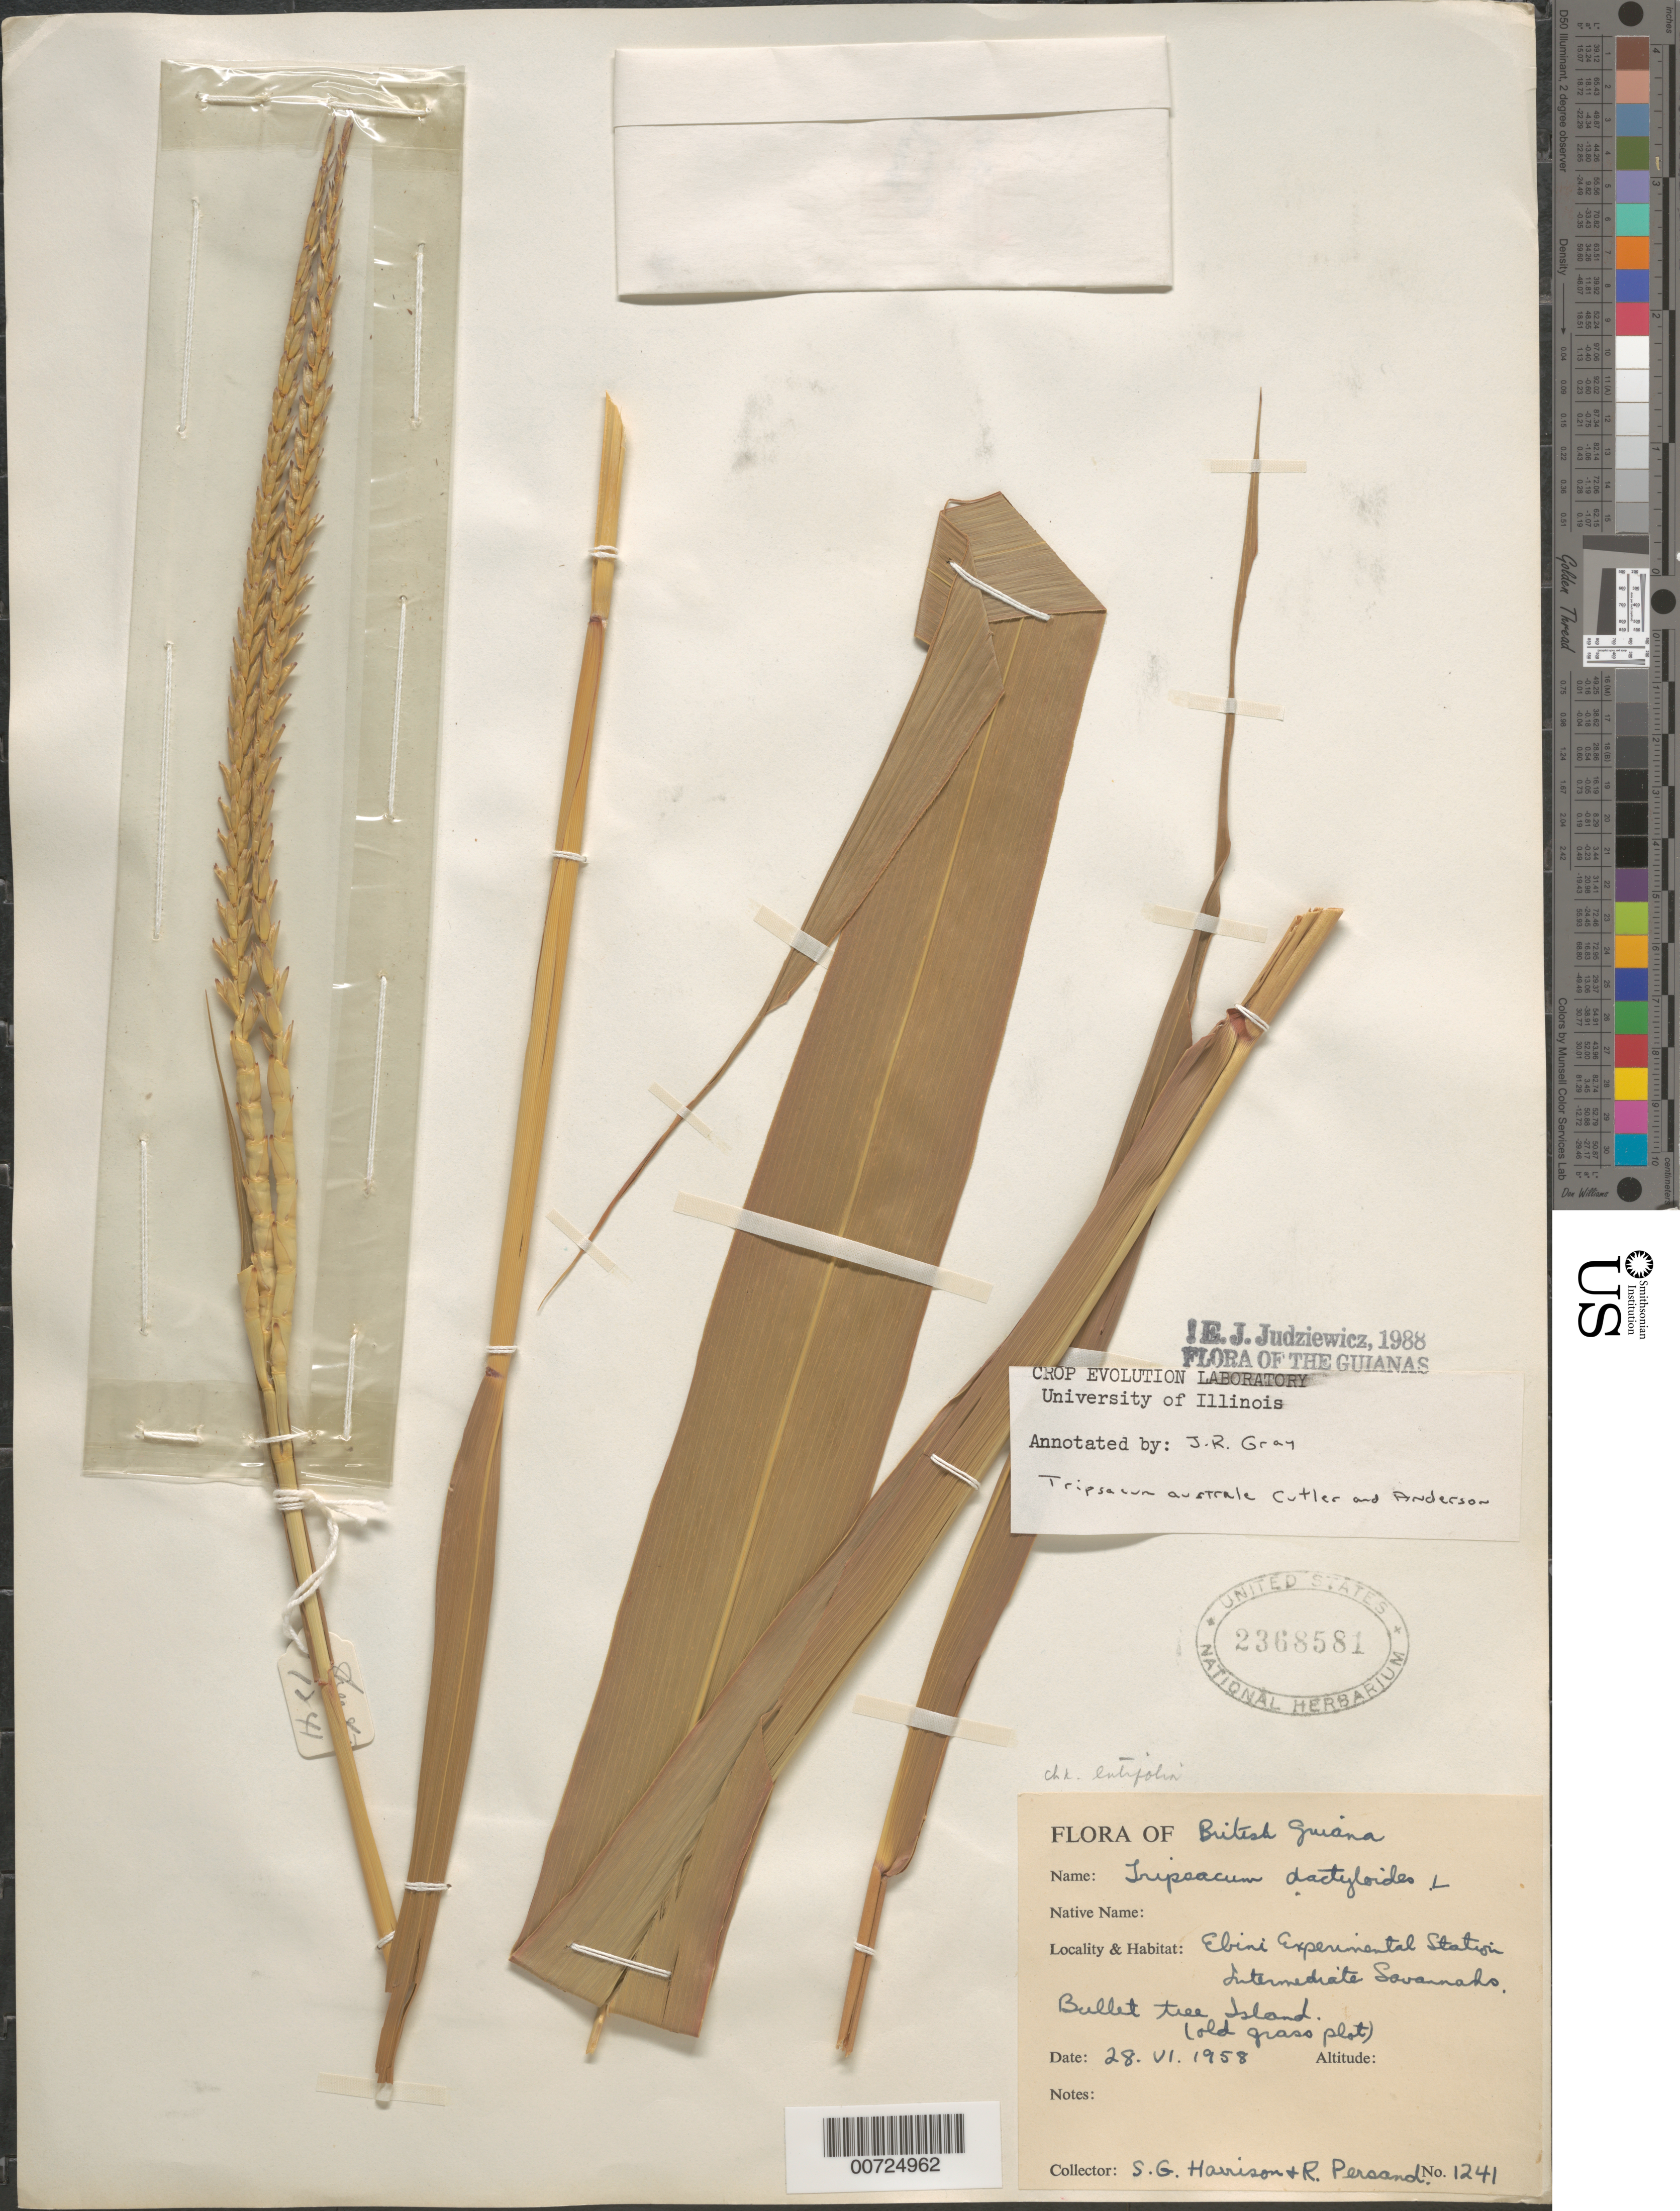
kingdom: Plantae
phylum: Tracheophyta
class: Liliopsida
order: Poales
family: Poaceae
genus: Tripsacum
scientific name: Tripsacum australe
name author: H.C. Cutler & E.S. Anderson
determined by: Judziewicz, E. J.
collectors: S. G. Harrison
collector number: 1241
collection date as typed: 28-Jun-58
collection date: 1958-06-28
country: Guyana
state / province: U. Demerara-Berbice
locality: Ebini Experimental Station, Intermediate Savanna, Bullet Tree Island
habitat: Old grass plot, intermediate savanna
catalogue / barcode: US 2368581